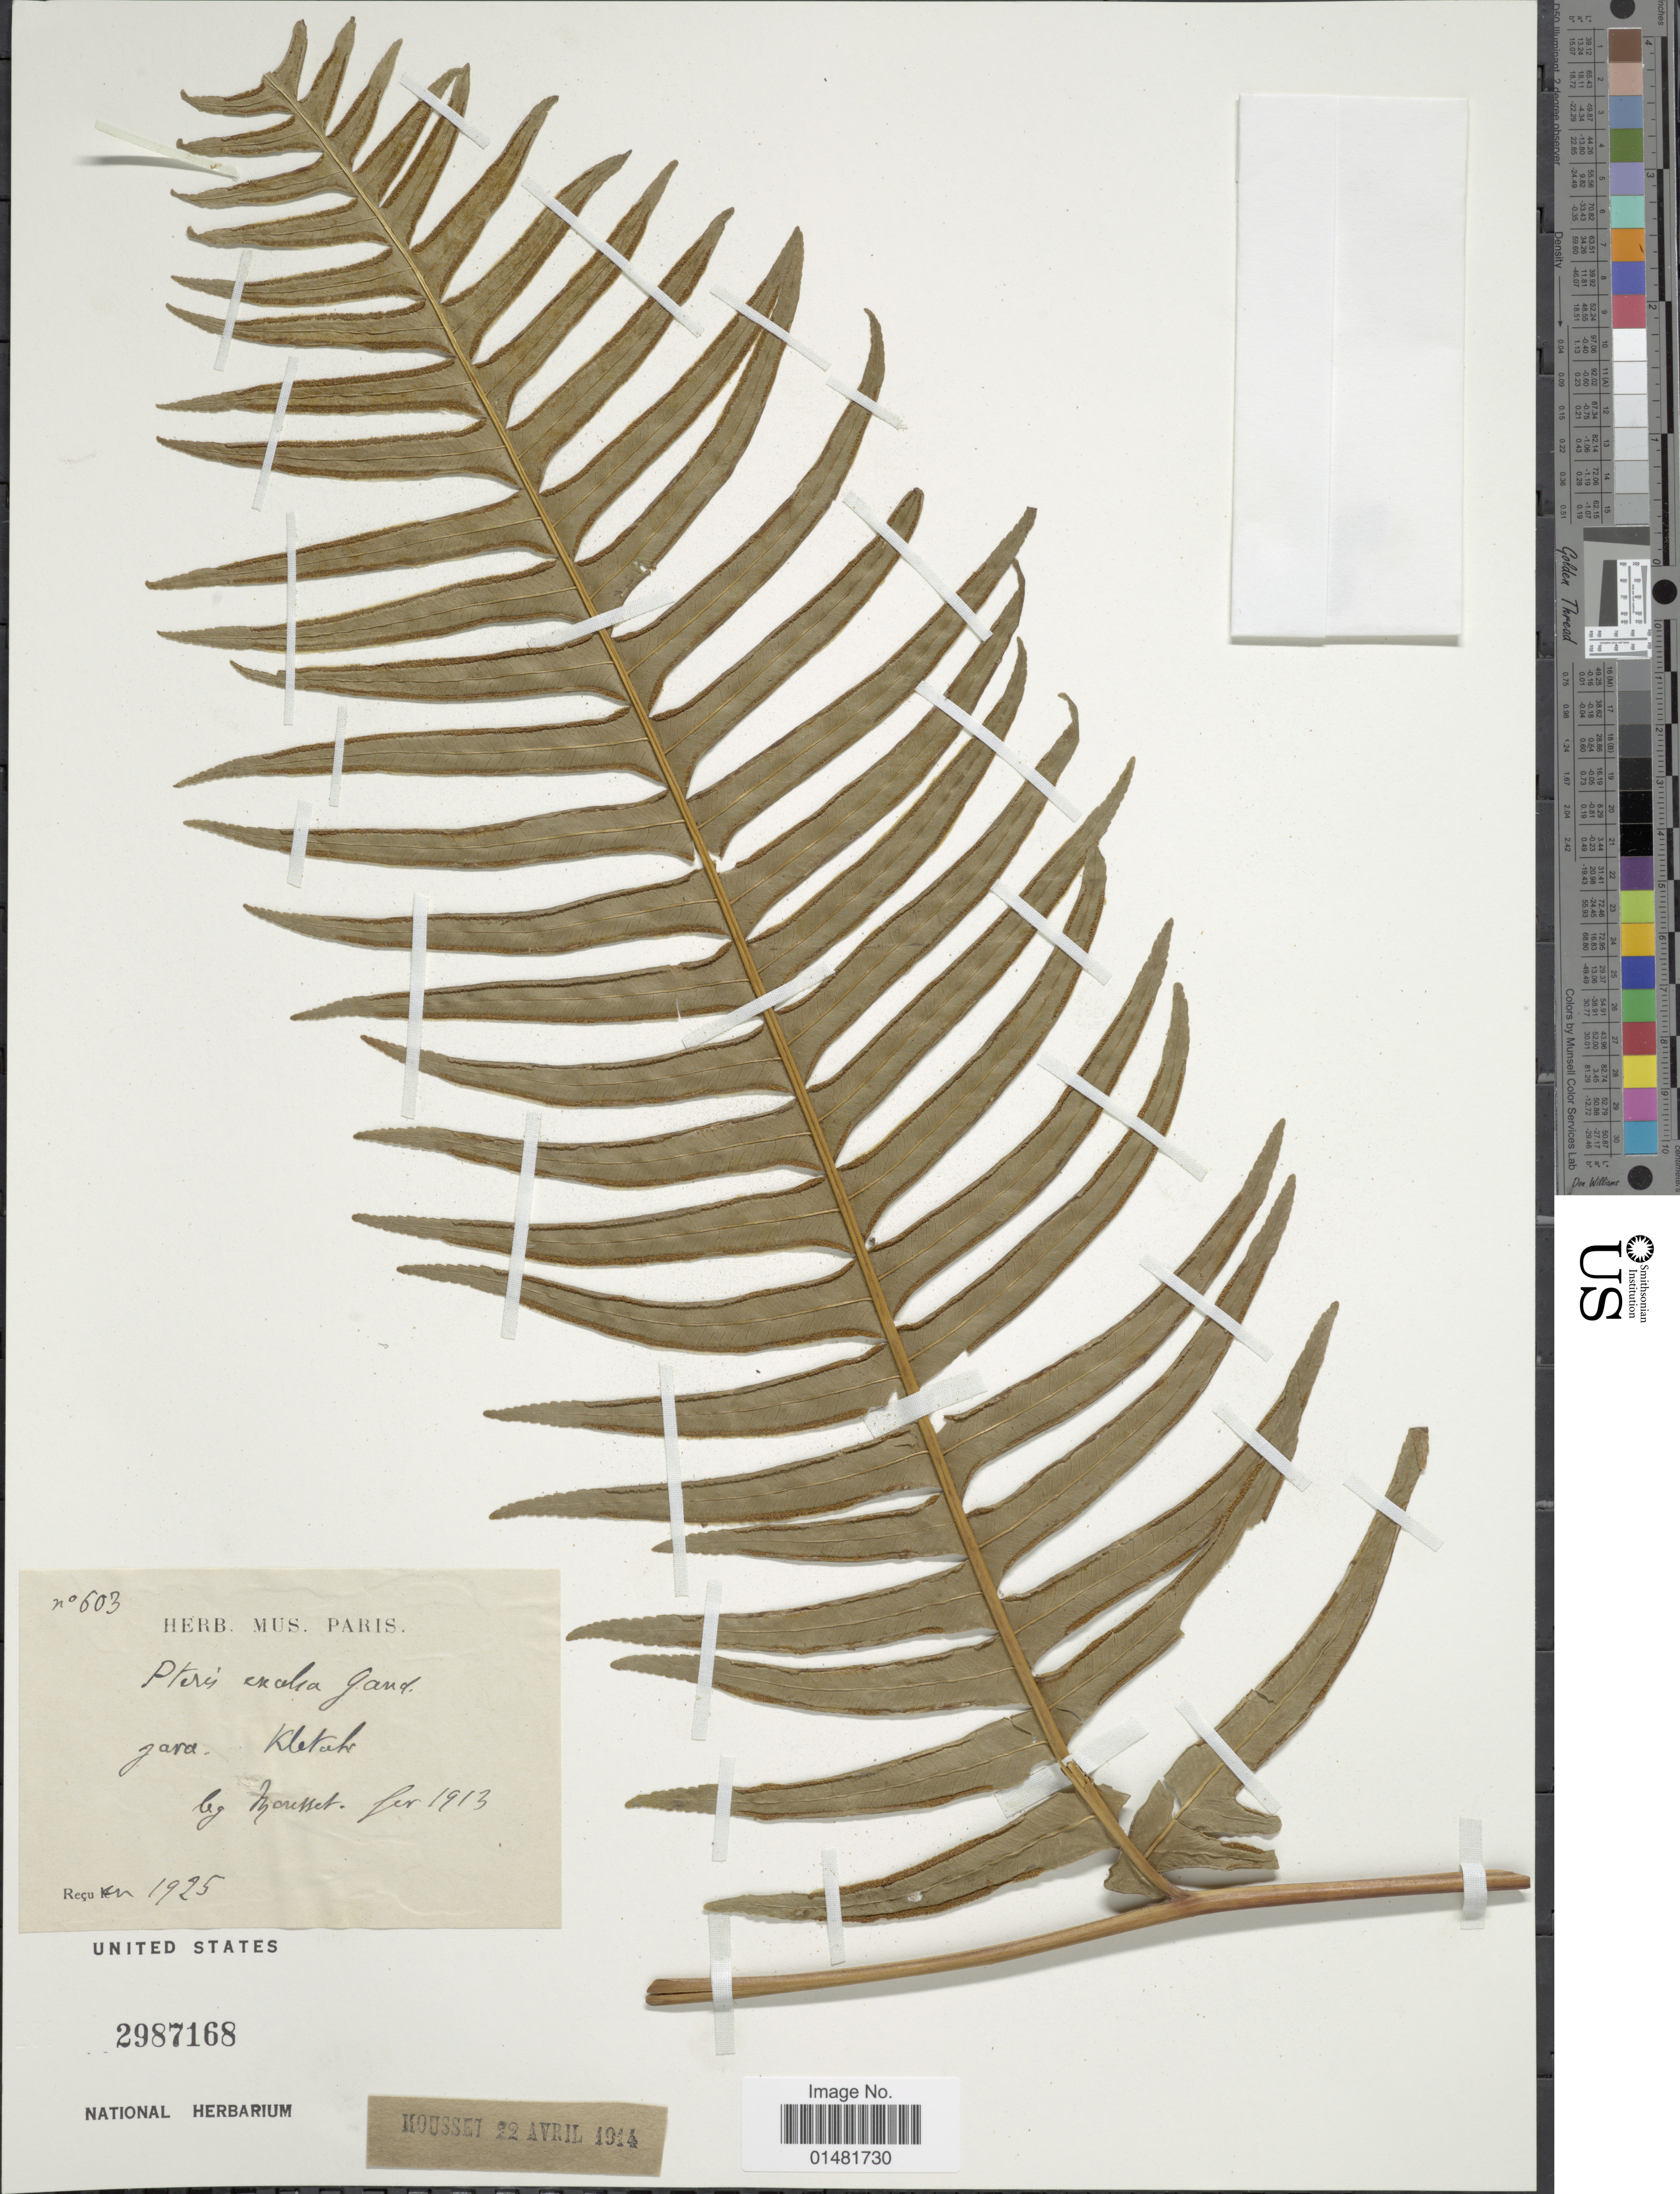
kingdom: Plantae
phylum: Tracheophyta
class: Polypodiopsida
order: Polypodiales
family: Pteridaceae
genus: Pteris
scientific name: Pteris excelsa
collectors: Mousset, --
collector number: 603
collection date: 1913-02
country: Indonesia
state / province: Java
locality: Kletak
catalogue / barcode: US 2987168